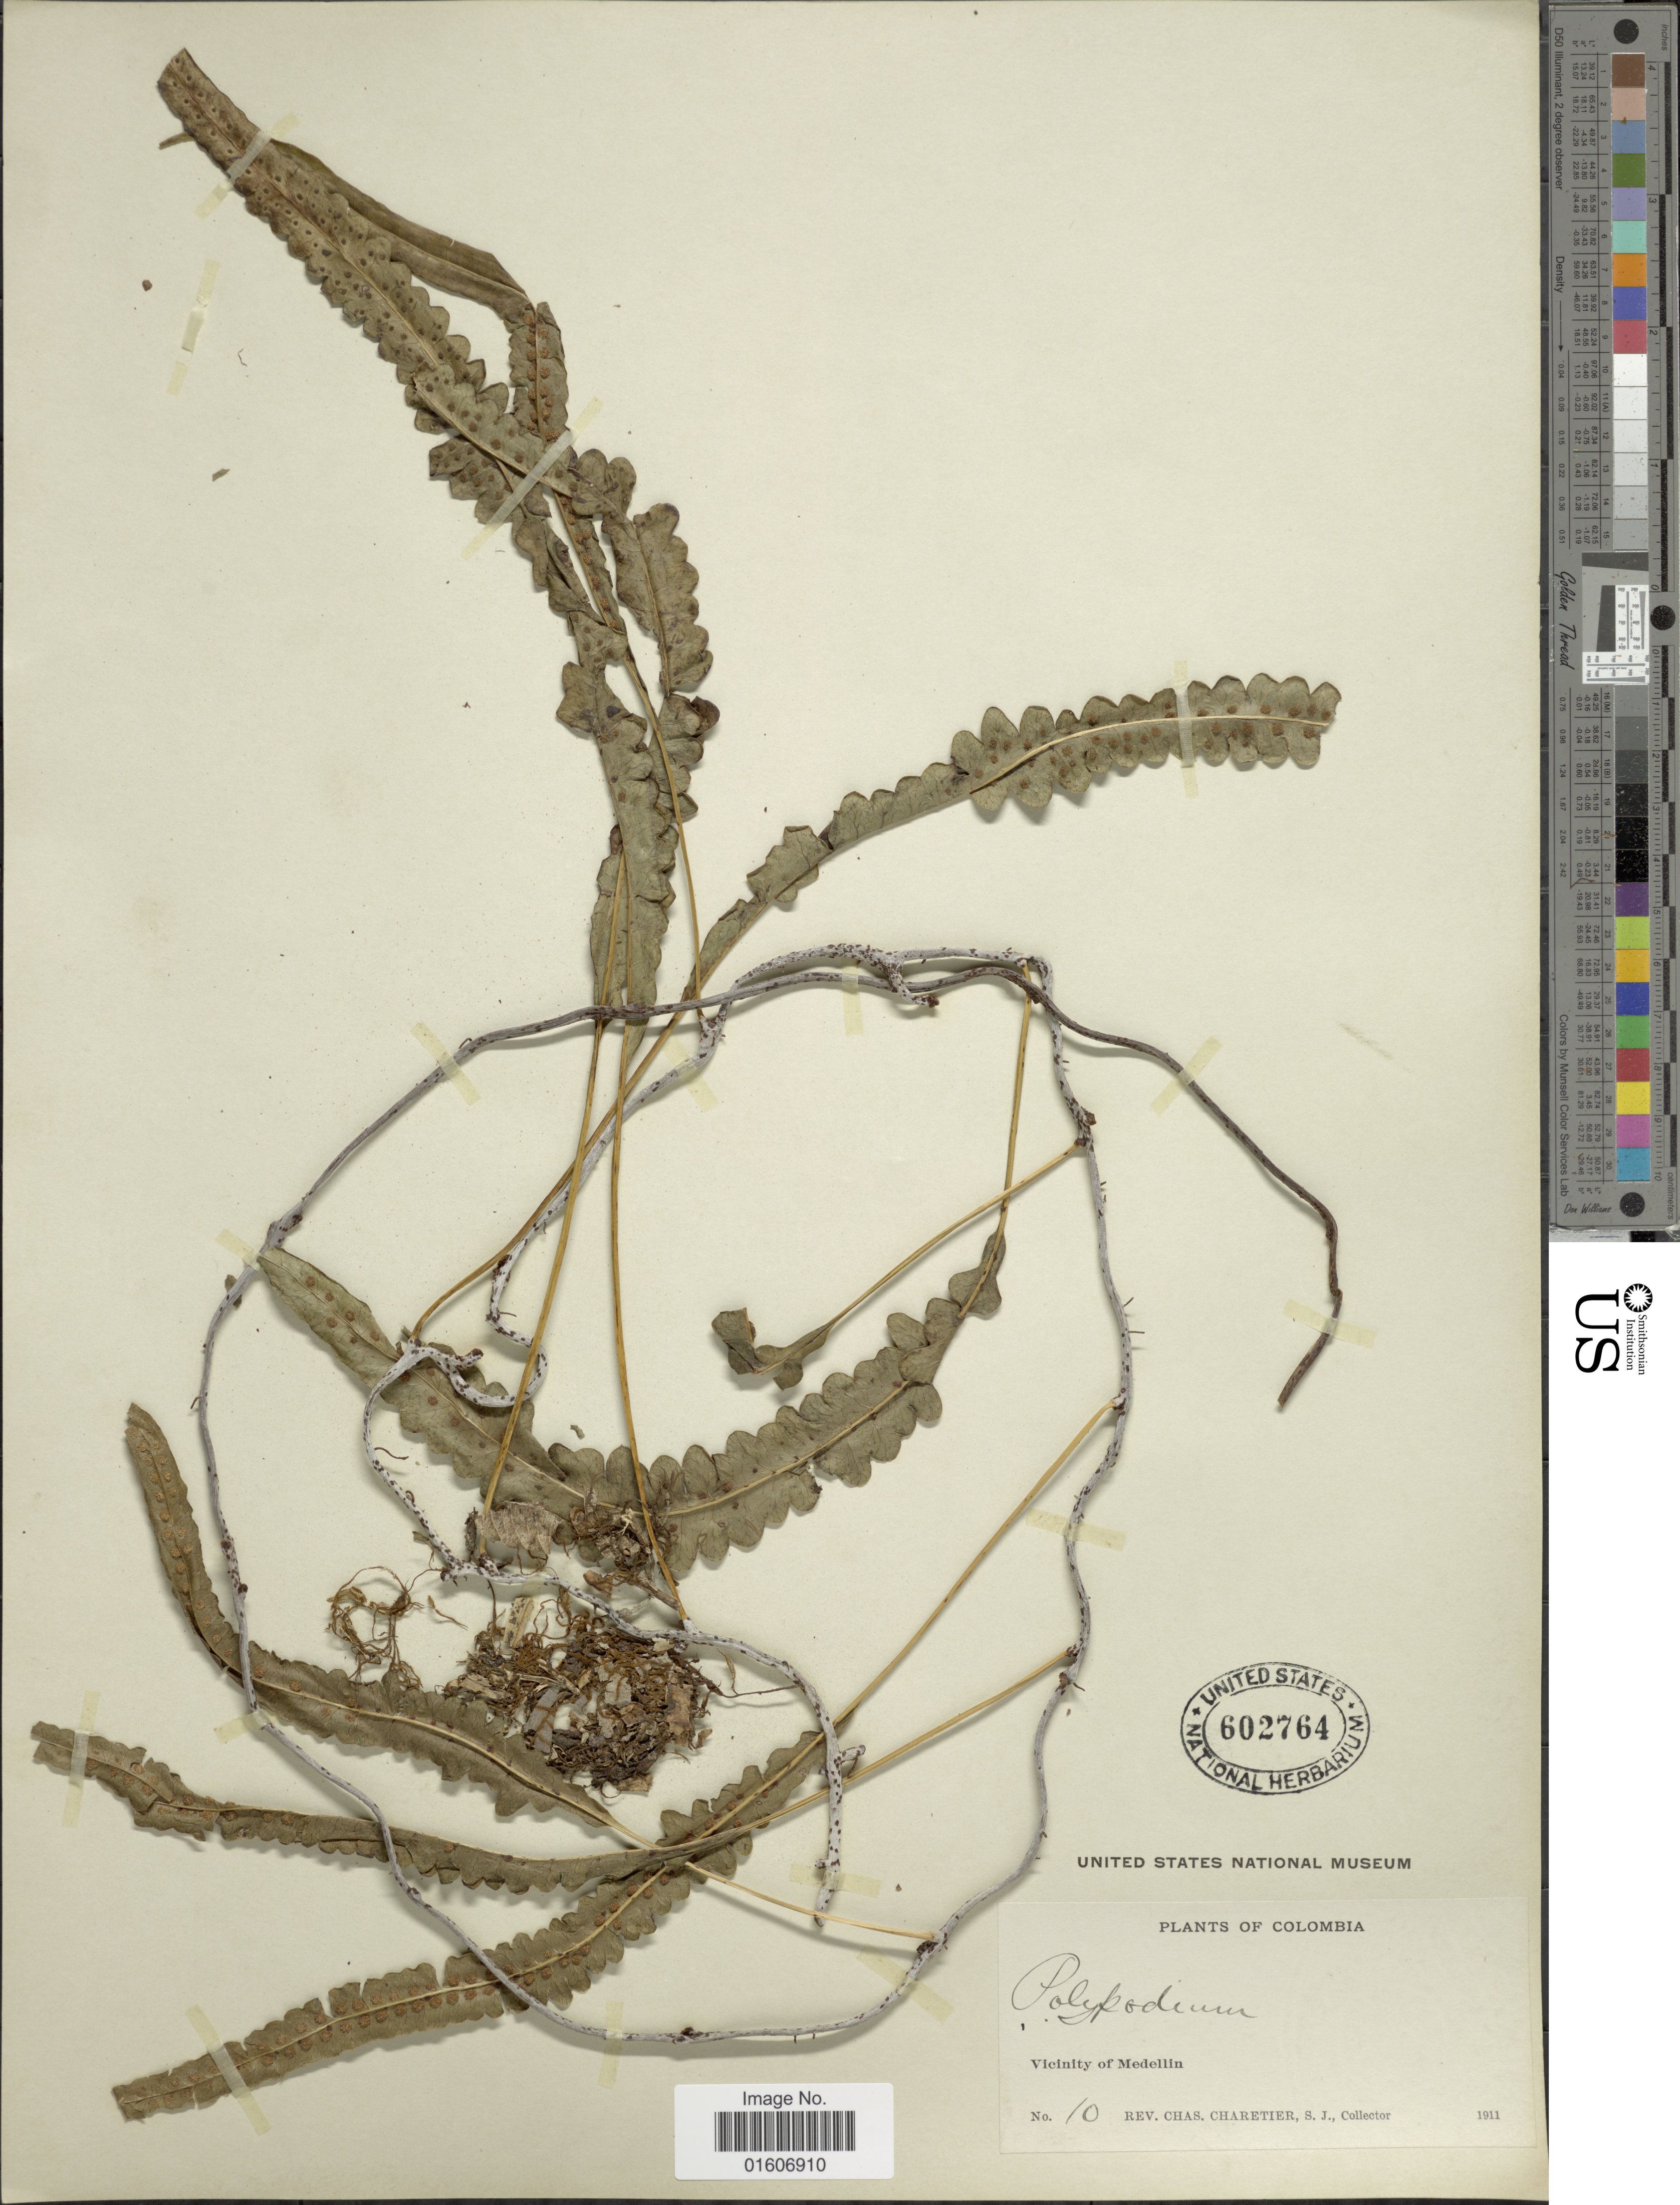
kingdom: Plantae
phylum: Tracheophyta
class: Polypodiopsida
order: Polypodiales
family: Polypodiaceae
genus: Serpocaulon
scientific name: Serpocaulon semipinnatifidum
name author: (Fée) A.R. Sm.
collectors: C. Charetier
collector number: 10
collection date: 1911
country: Colombia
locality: Vicinity of Medellin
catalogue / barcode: US 602764